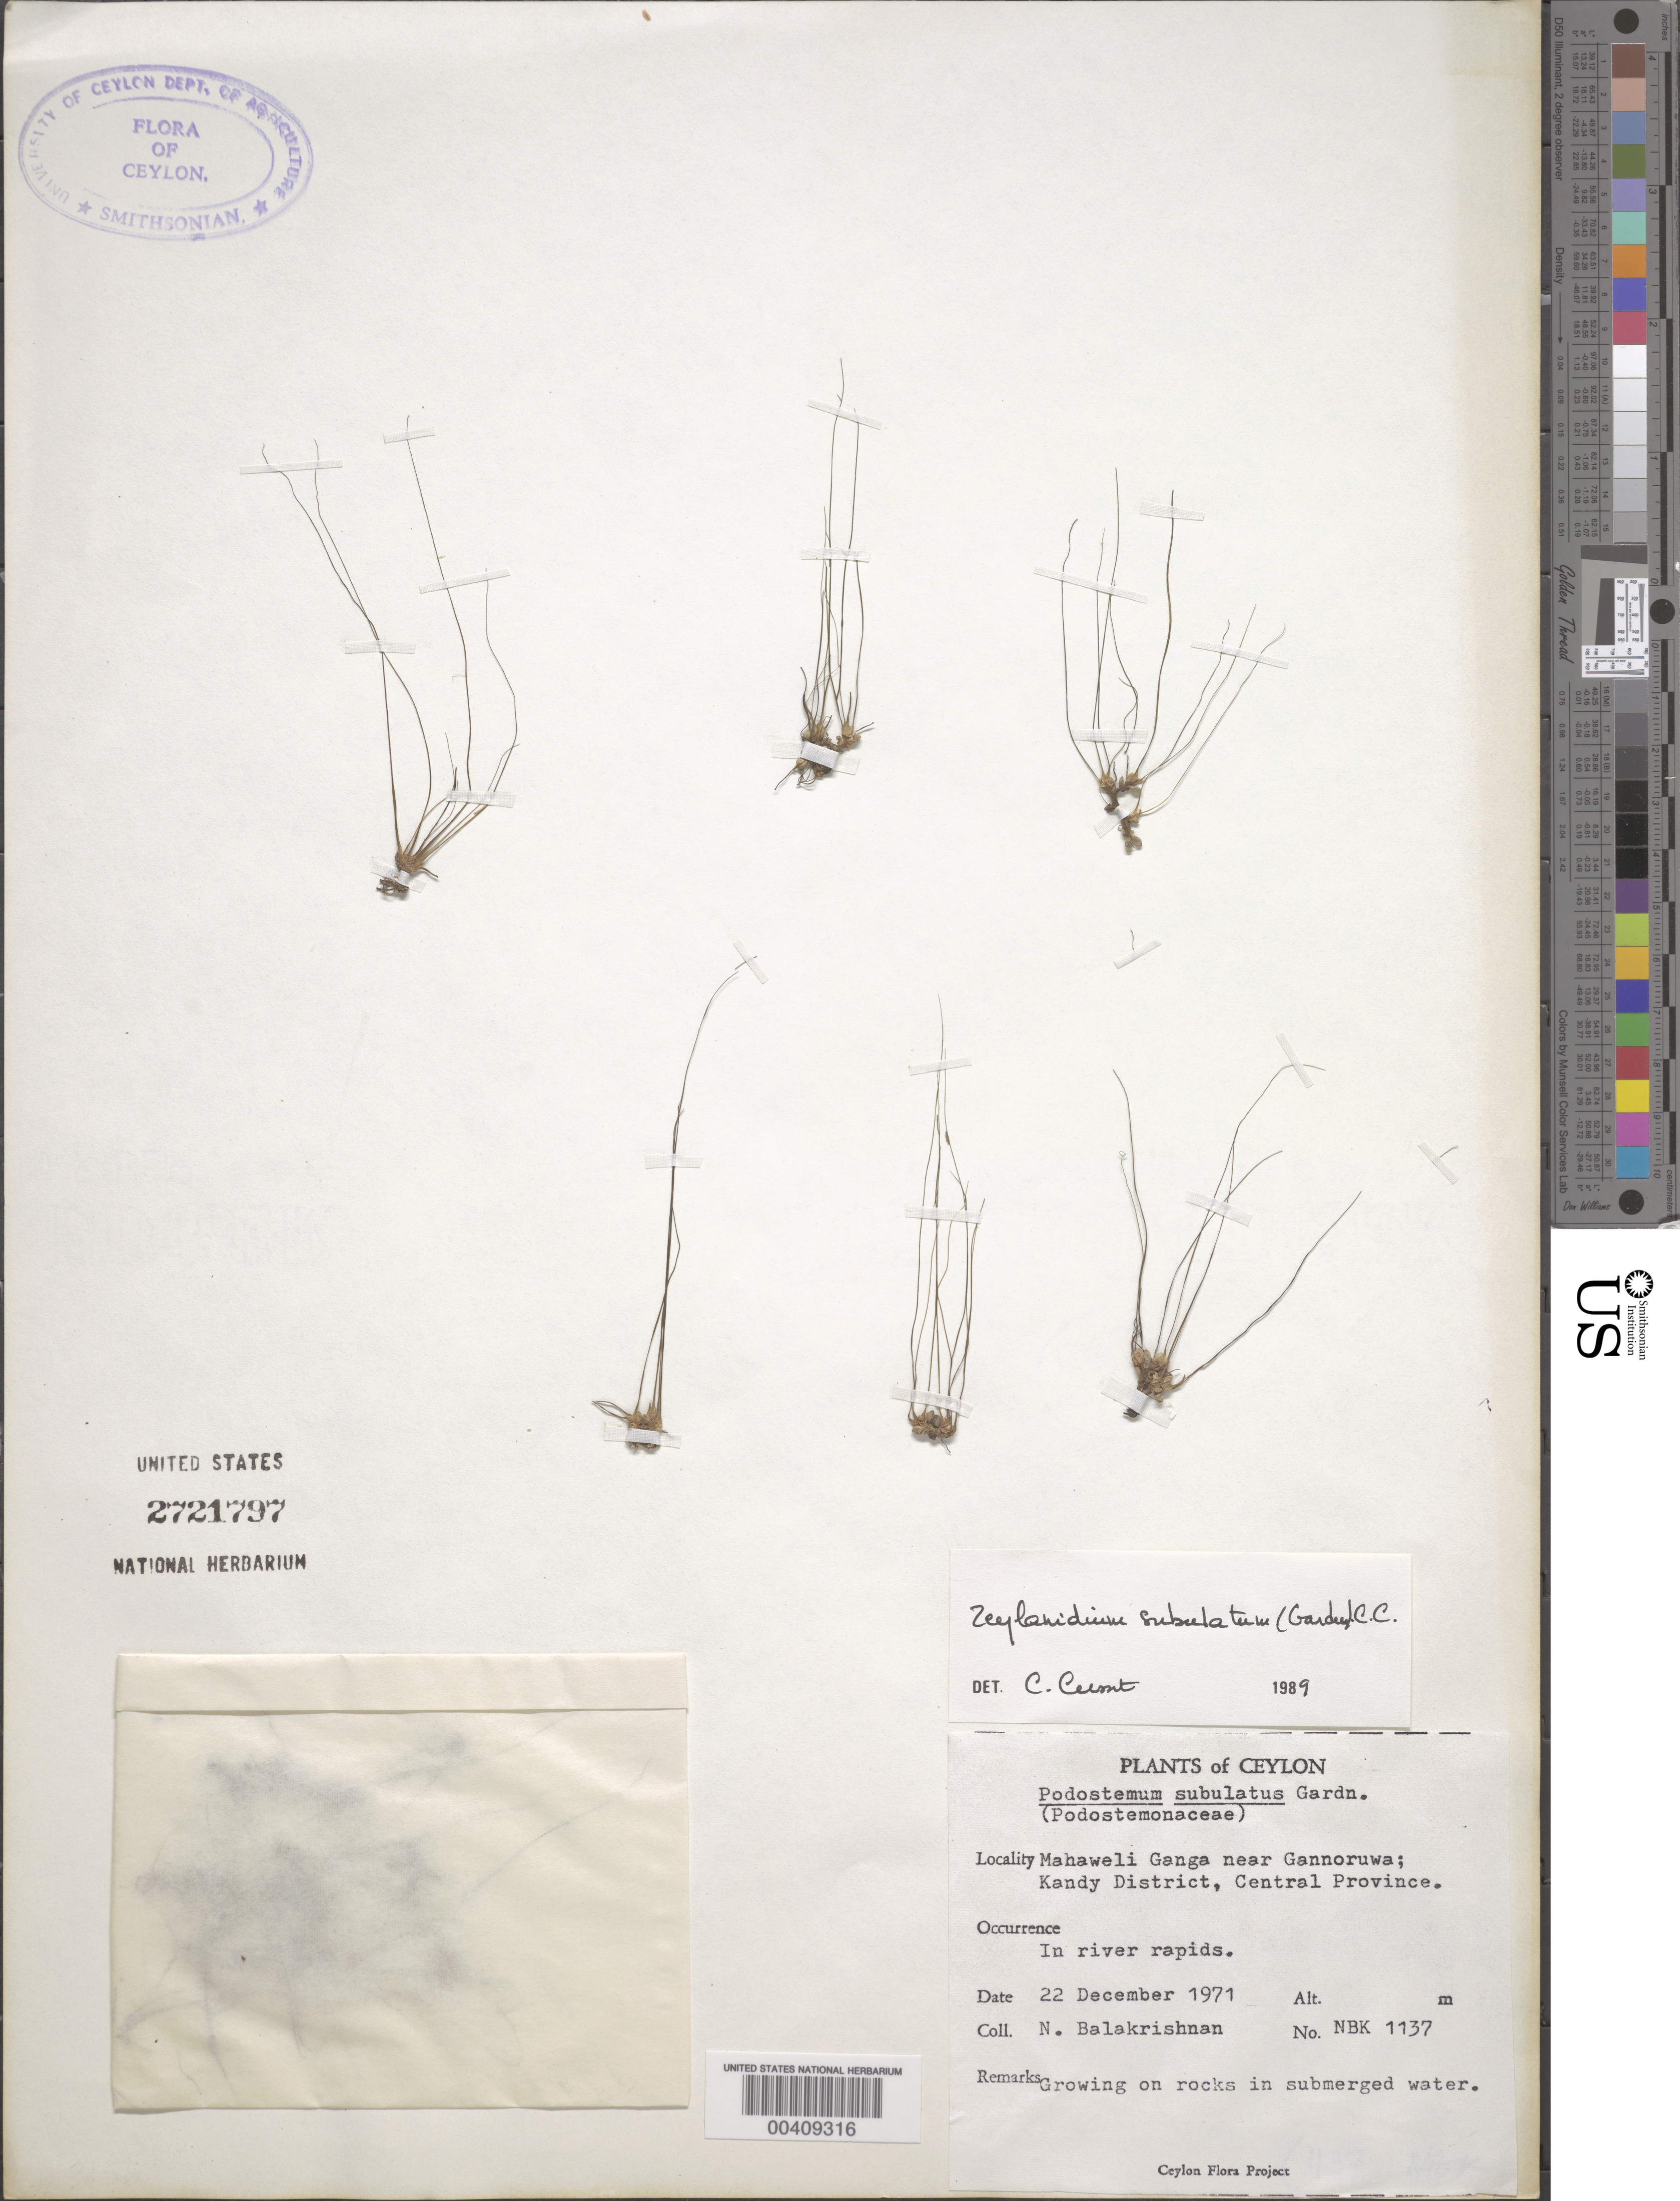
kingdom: Plantae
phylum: Tracheophyta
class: Magnoliopsida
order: Malpighiales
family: Podostemaceae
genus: Podostemum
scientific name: Podostemum subulatus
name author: Gardner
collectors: N. Balakrishnan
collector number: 1137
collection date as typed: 22 Dec 1971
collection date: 1971-12-22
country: Sri Lanka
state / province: Central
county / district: Kandy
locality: Mahaveli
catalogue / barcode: US 2721797